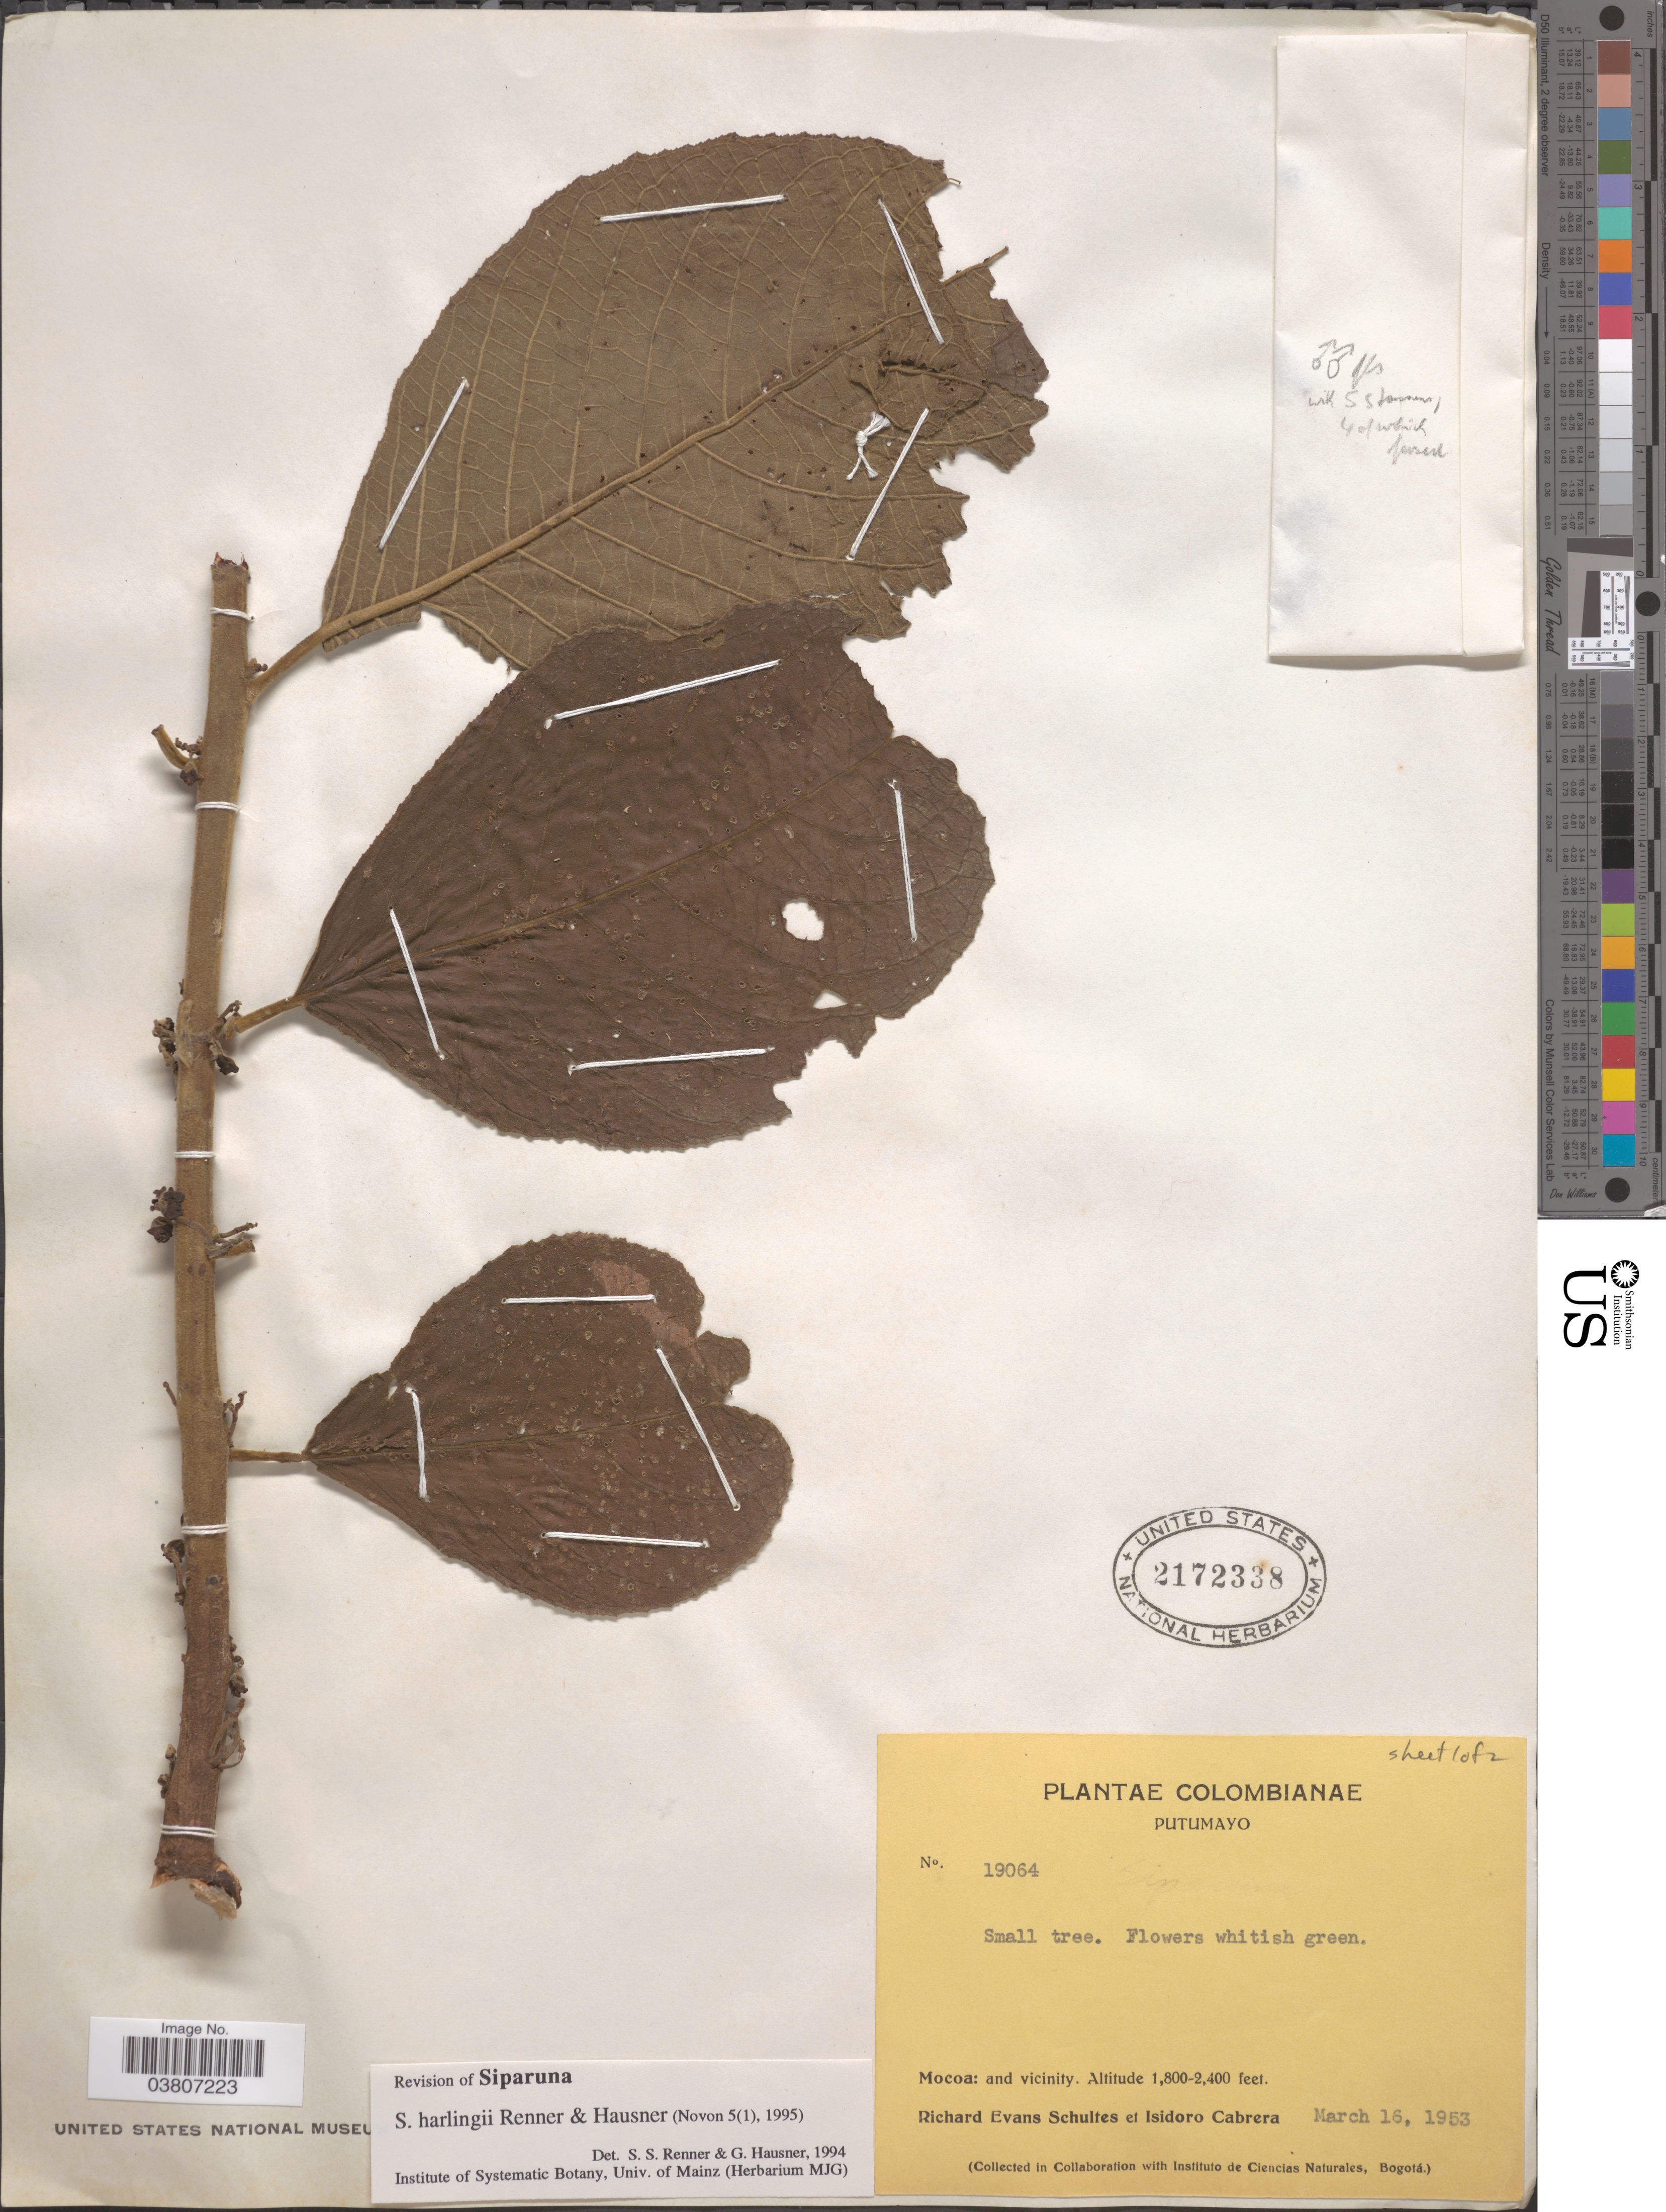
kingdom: Plantae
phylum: Tracheophyta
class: Magnoliopsida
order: Laurales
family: Siparunaceae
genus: Siparuna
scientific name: Siparuna harlingii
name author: S.S. Renner & Hausner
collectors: R. E. Schultes & I. Cabrera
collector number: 19064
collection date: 1953-03-16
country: Colombia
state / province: Putumayo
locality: Mocoa: and vicinity.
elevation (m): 549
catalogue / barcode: US 2172338